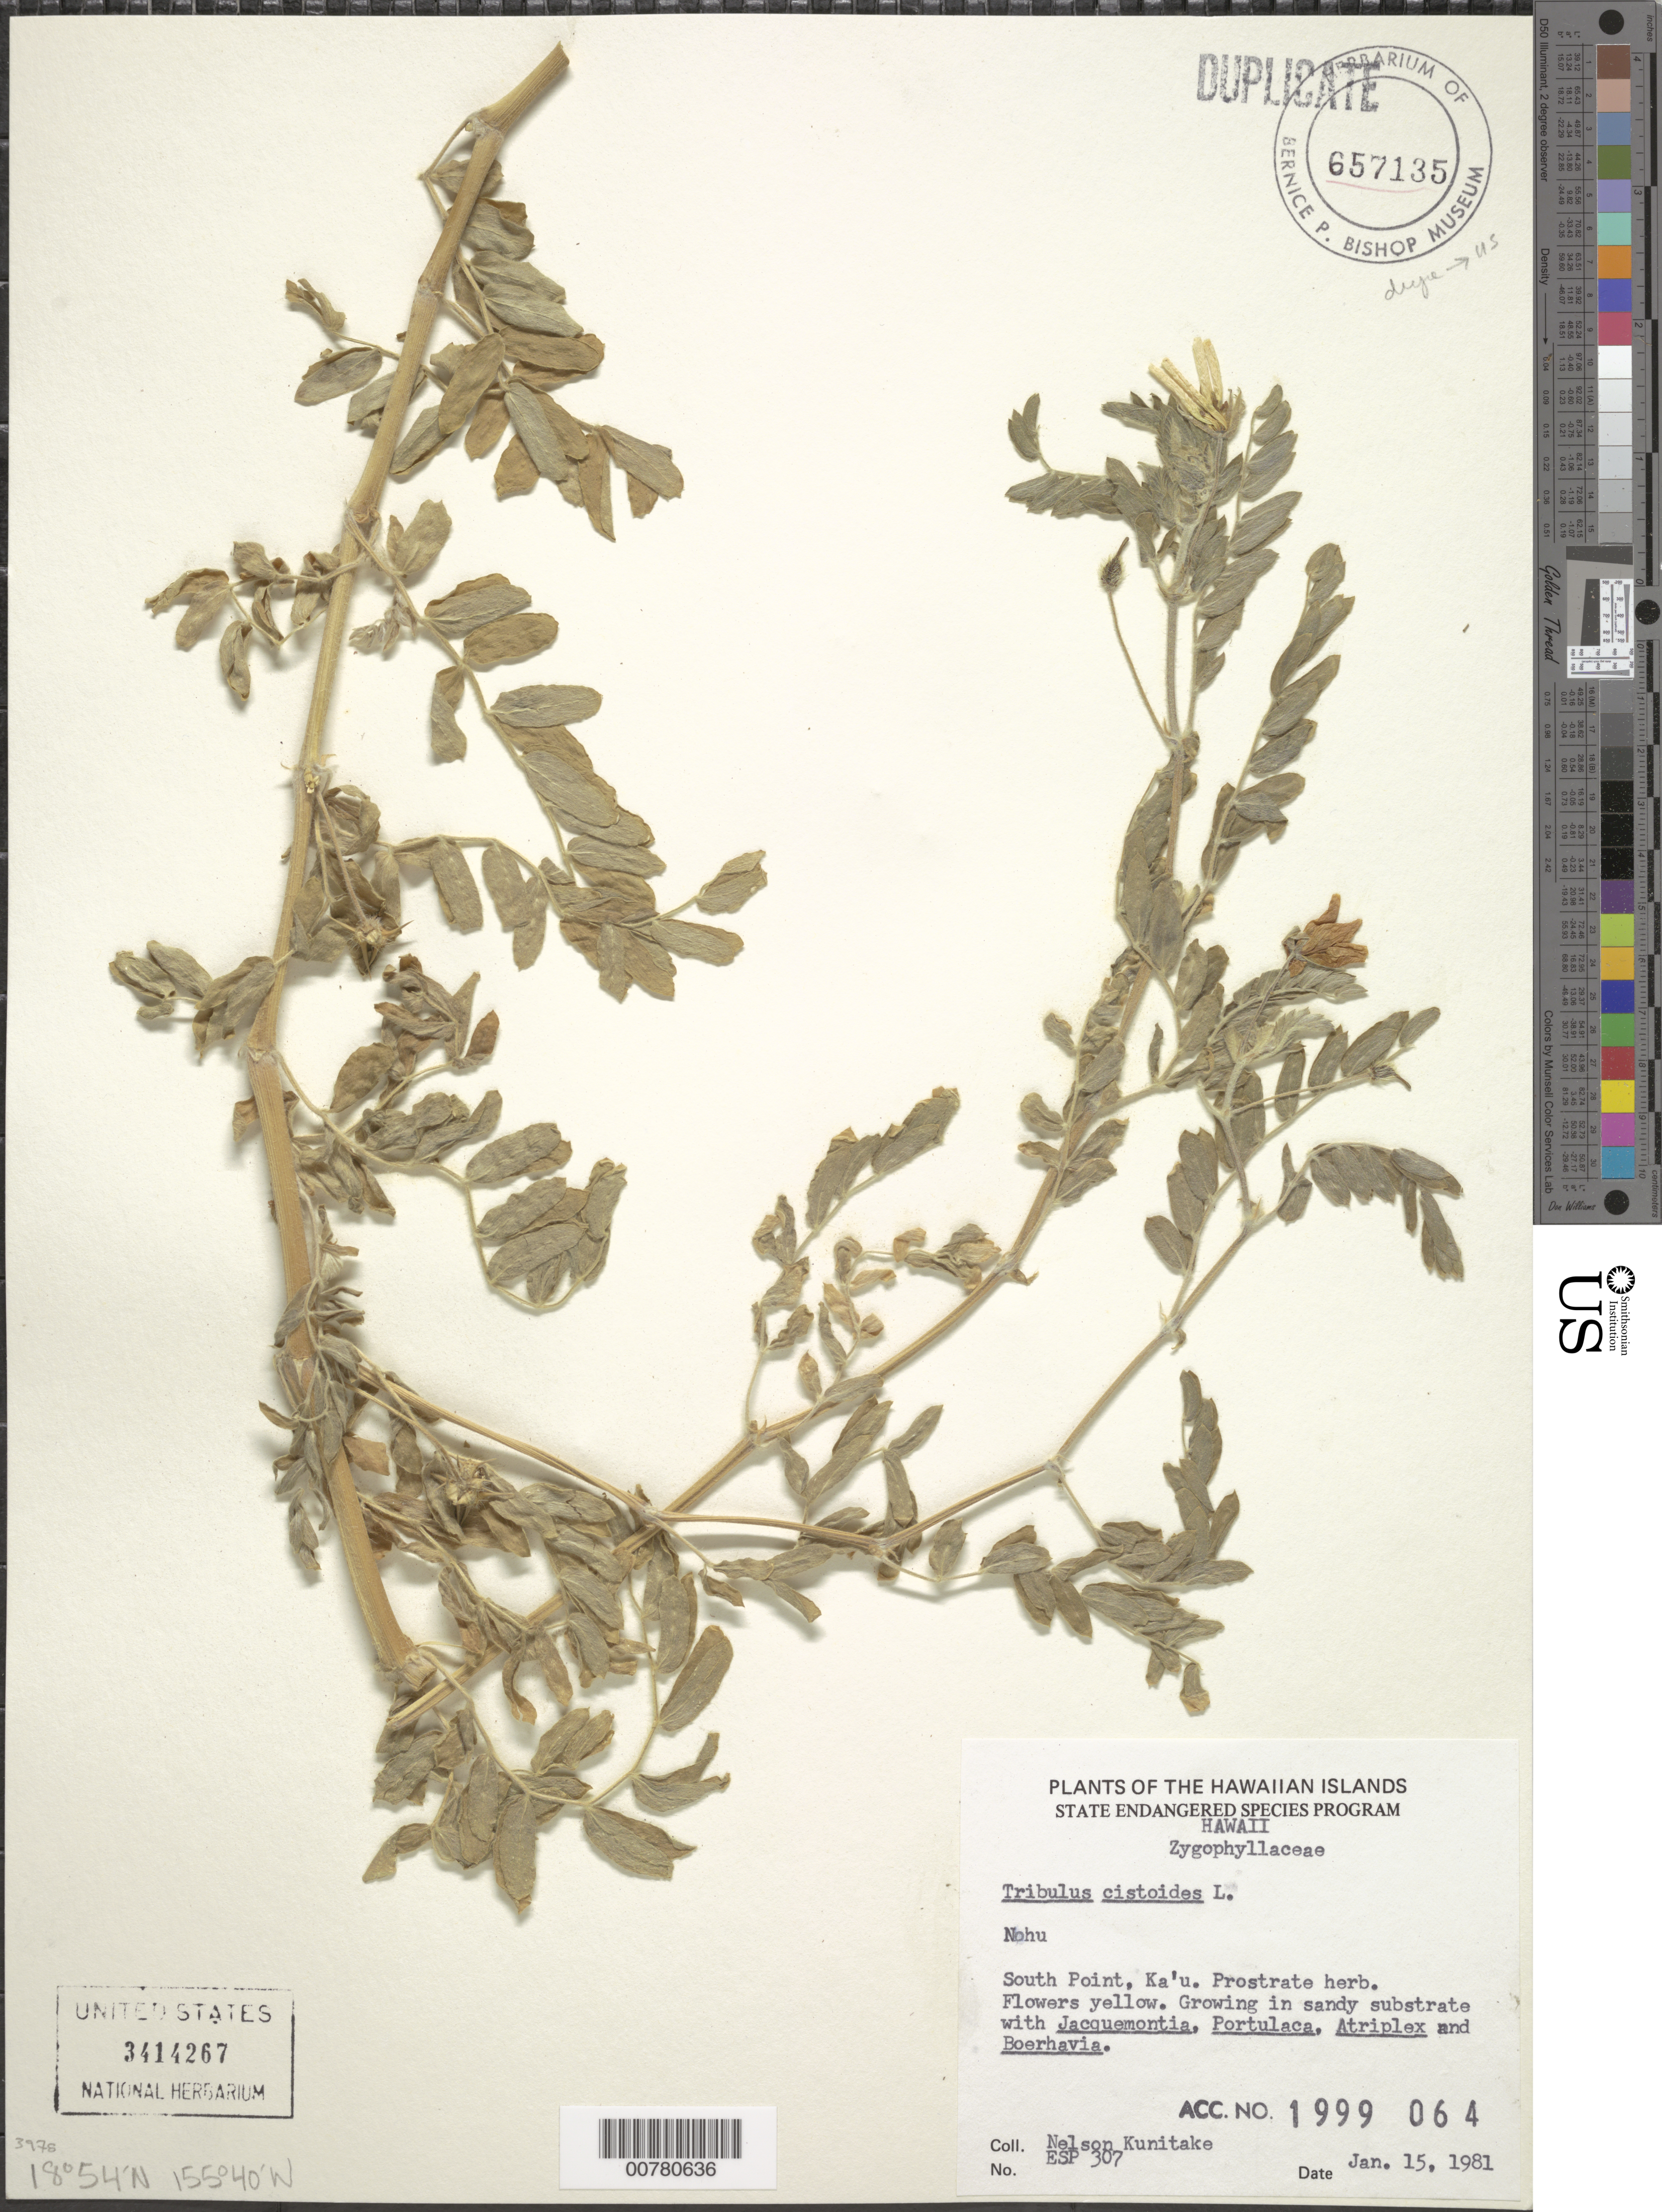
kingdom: Plantae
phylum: Tracheophyta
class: Magnoliopsida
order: Zygophyllales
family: Zygophyllaceae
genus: Tribulus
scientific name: Tribulus cistoides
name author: L.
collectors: N. Kunitake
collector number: ESP 307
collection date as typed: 15 Jan 1981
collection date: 1981-01-15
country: United States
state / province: Hawaii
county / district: Hawaii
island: Hawaii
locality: South Point, Ka'u.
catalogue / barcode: US 3414267